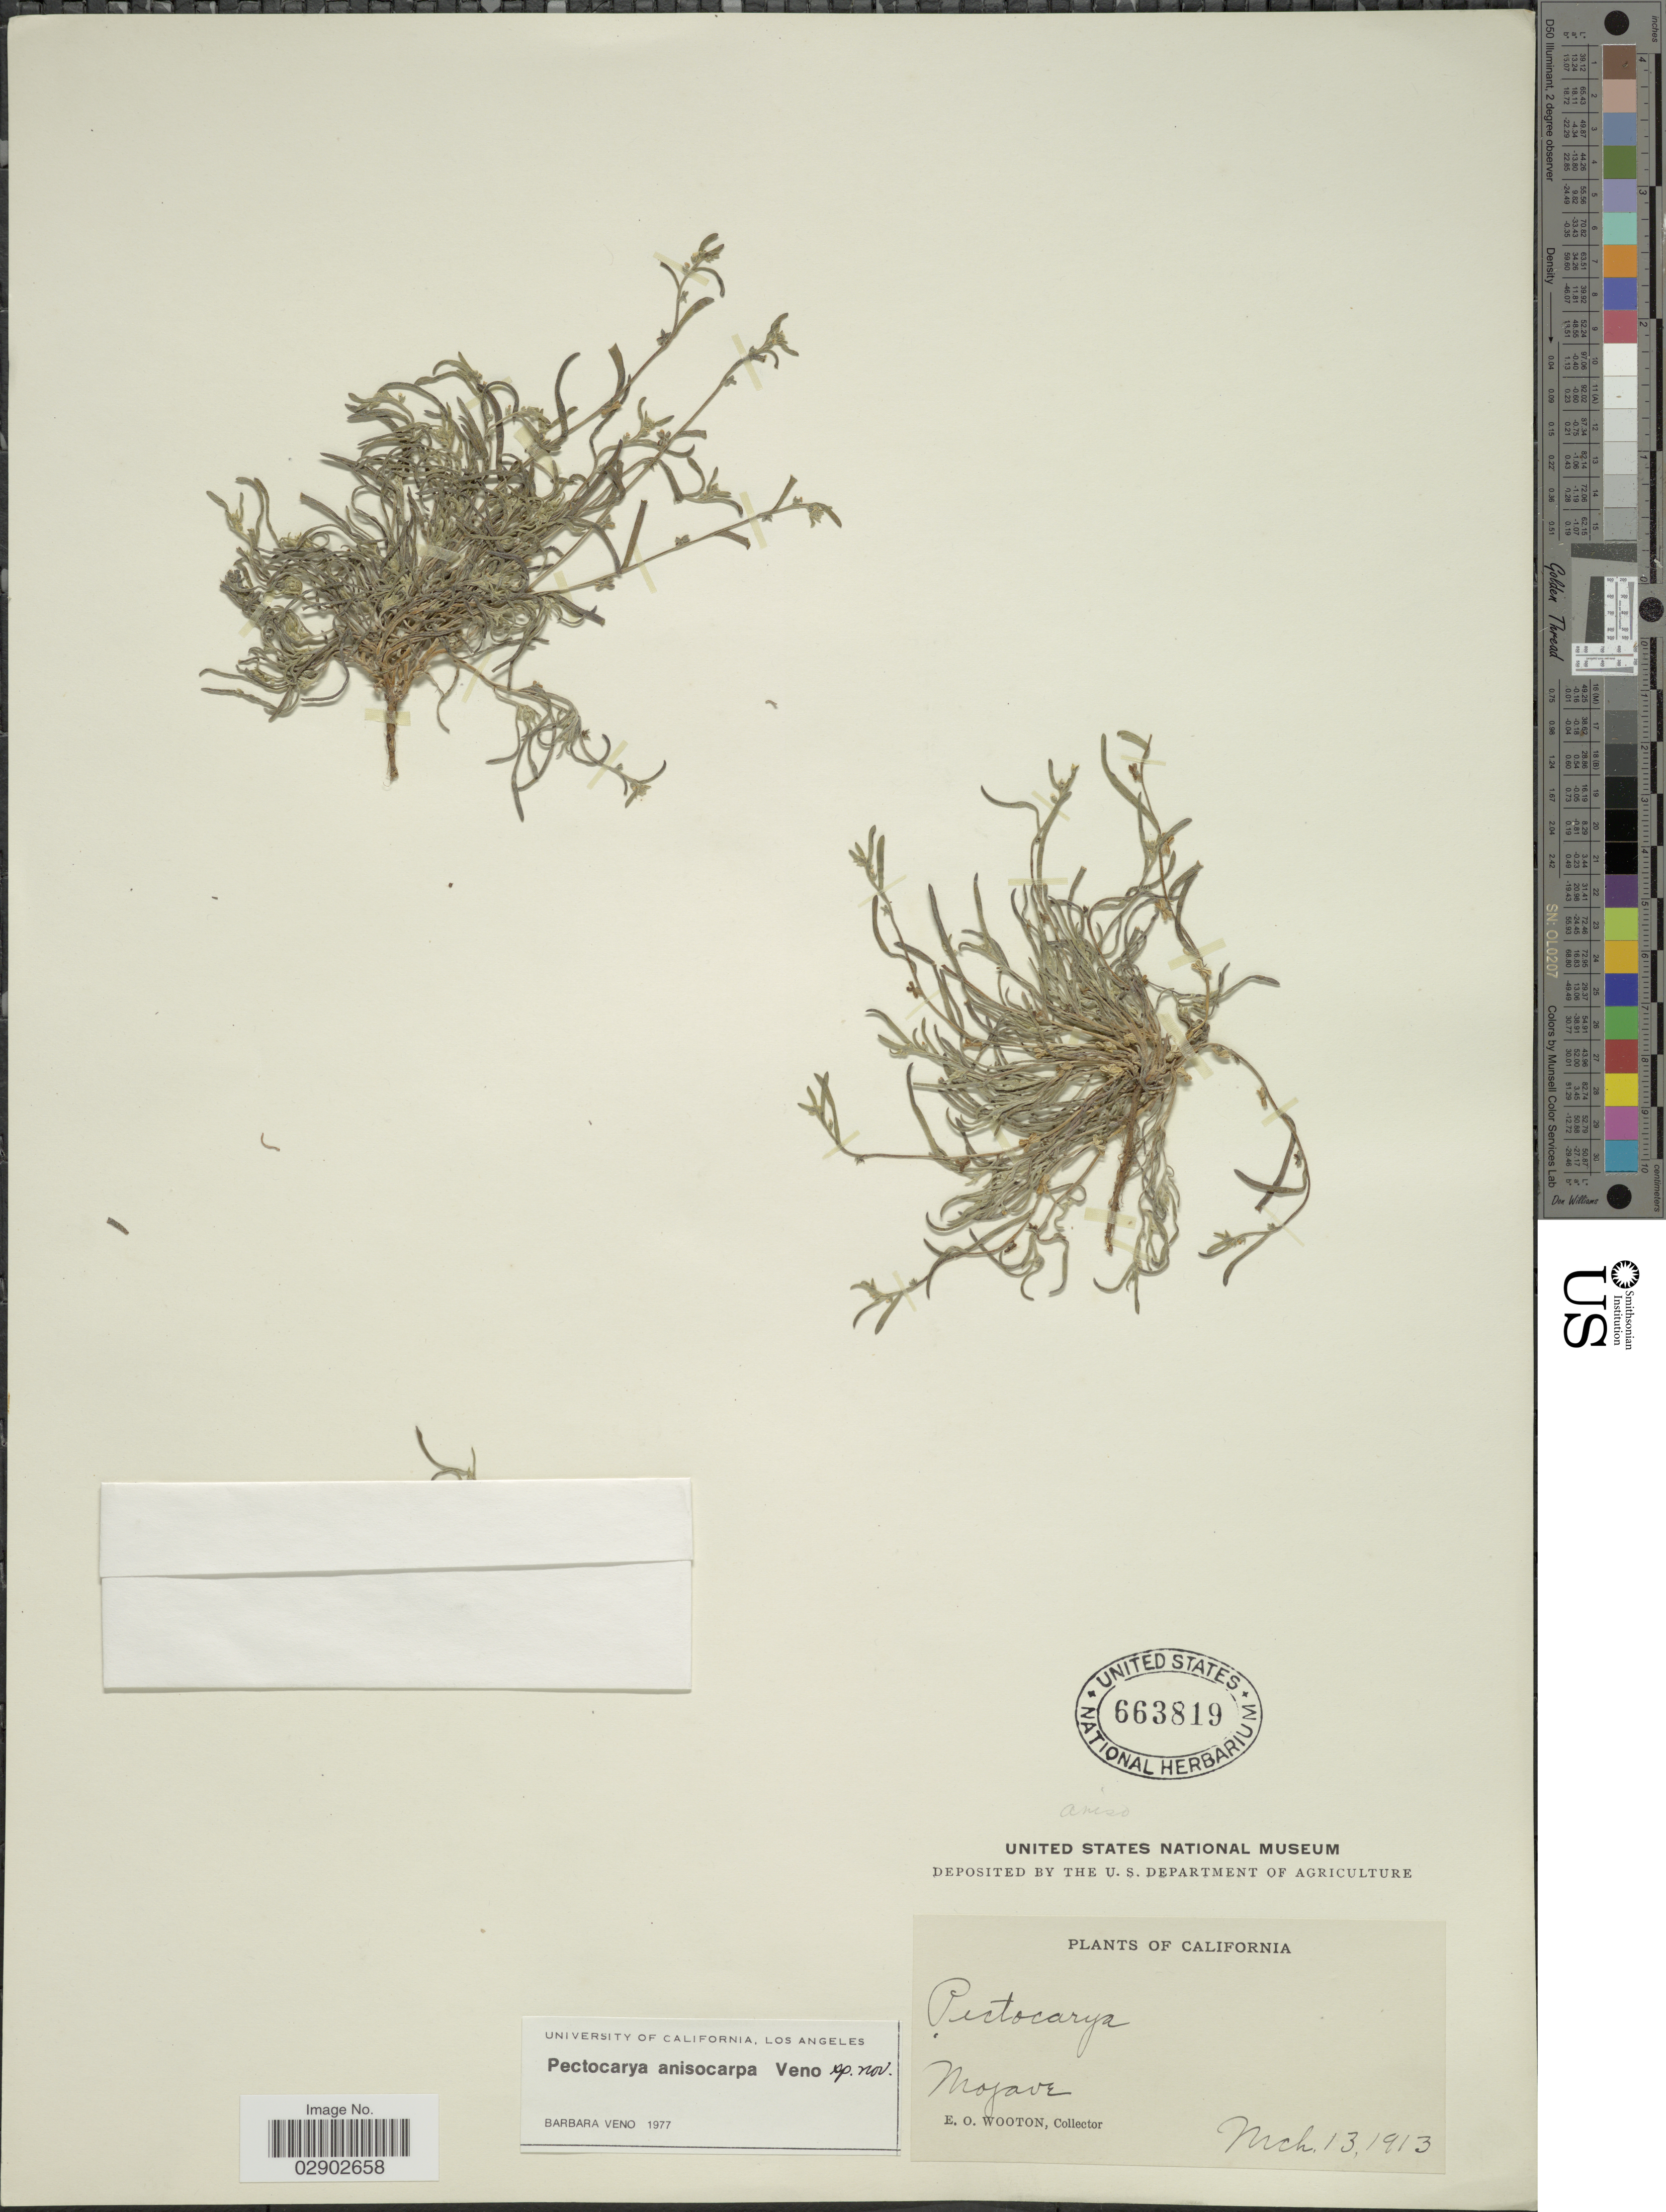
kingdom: Plantae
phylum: Tracheophyta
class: Magnoliopsida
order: Boraginales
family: Boraginaceae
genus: Pectocarya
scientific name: Pectocarya anisocarpa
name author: Veno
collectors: E. O. Wooton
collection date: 1913-03-13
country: United States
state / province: California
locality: Mojave.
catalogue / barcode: US 663819